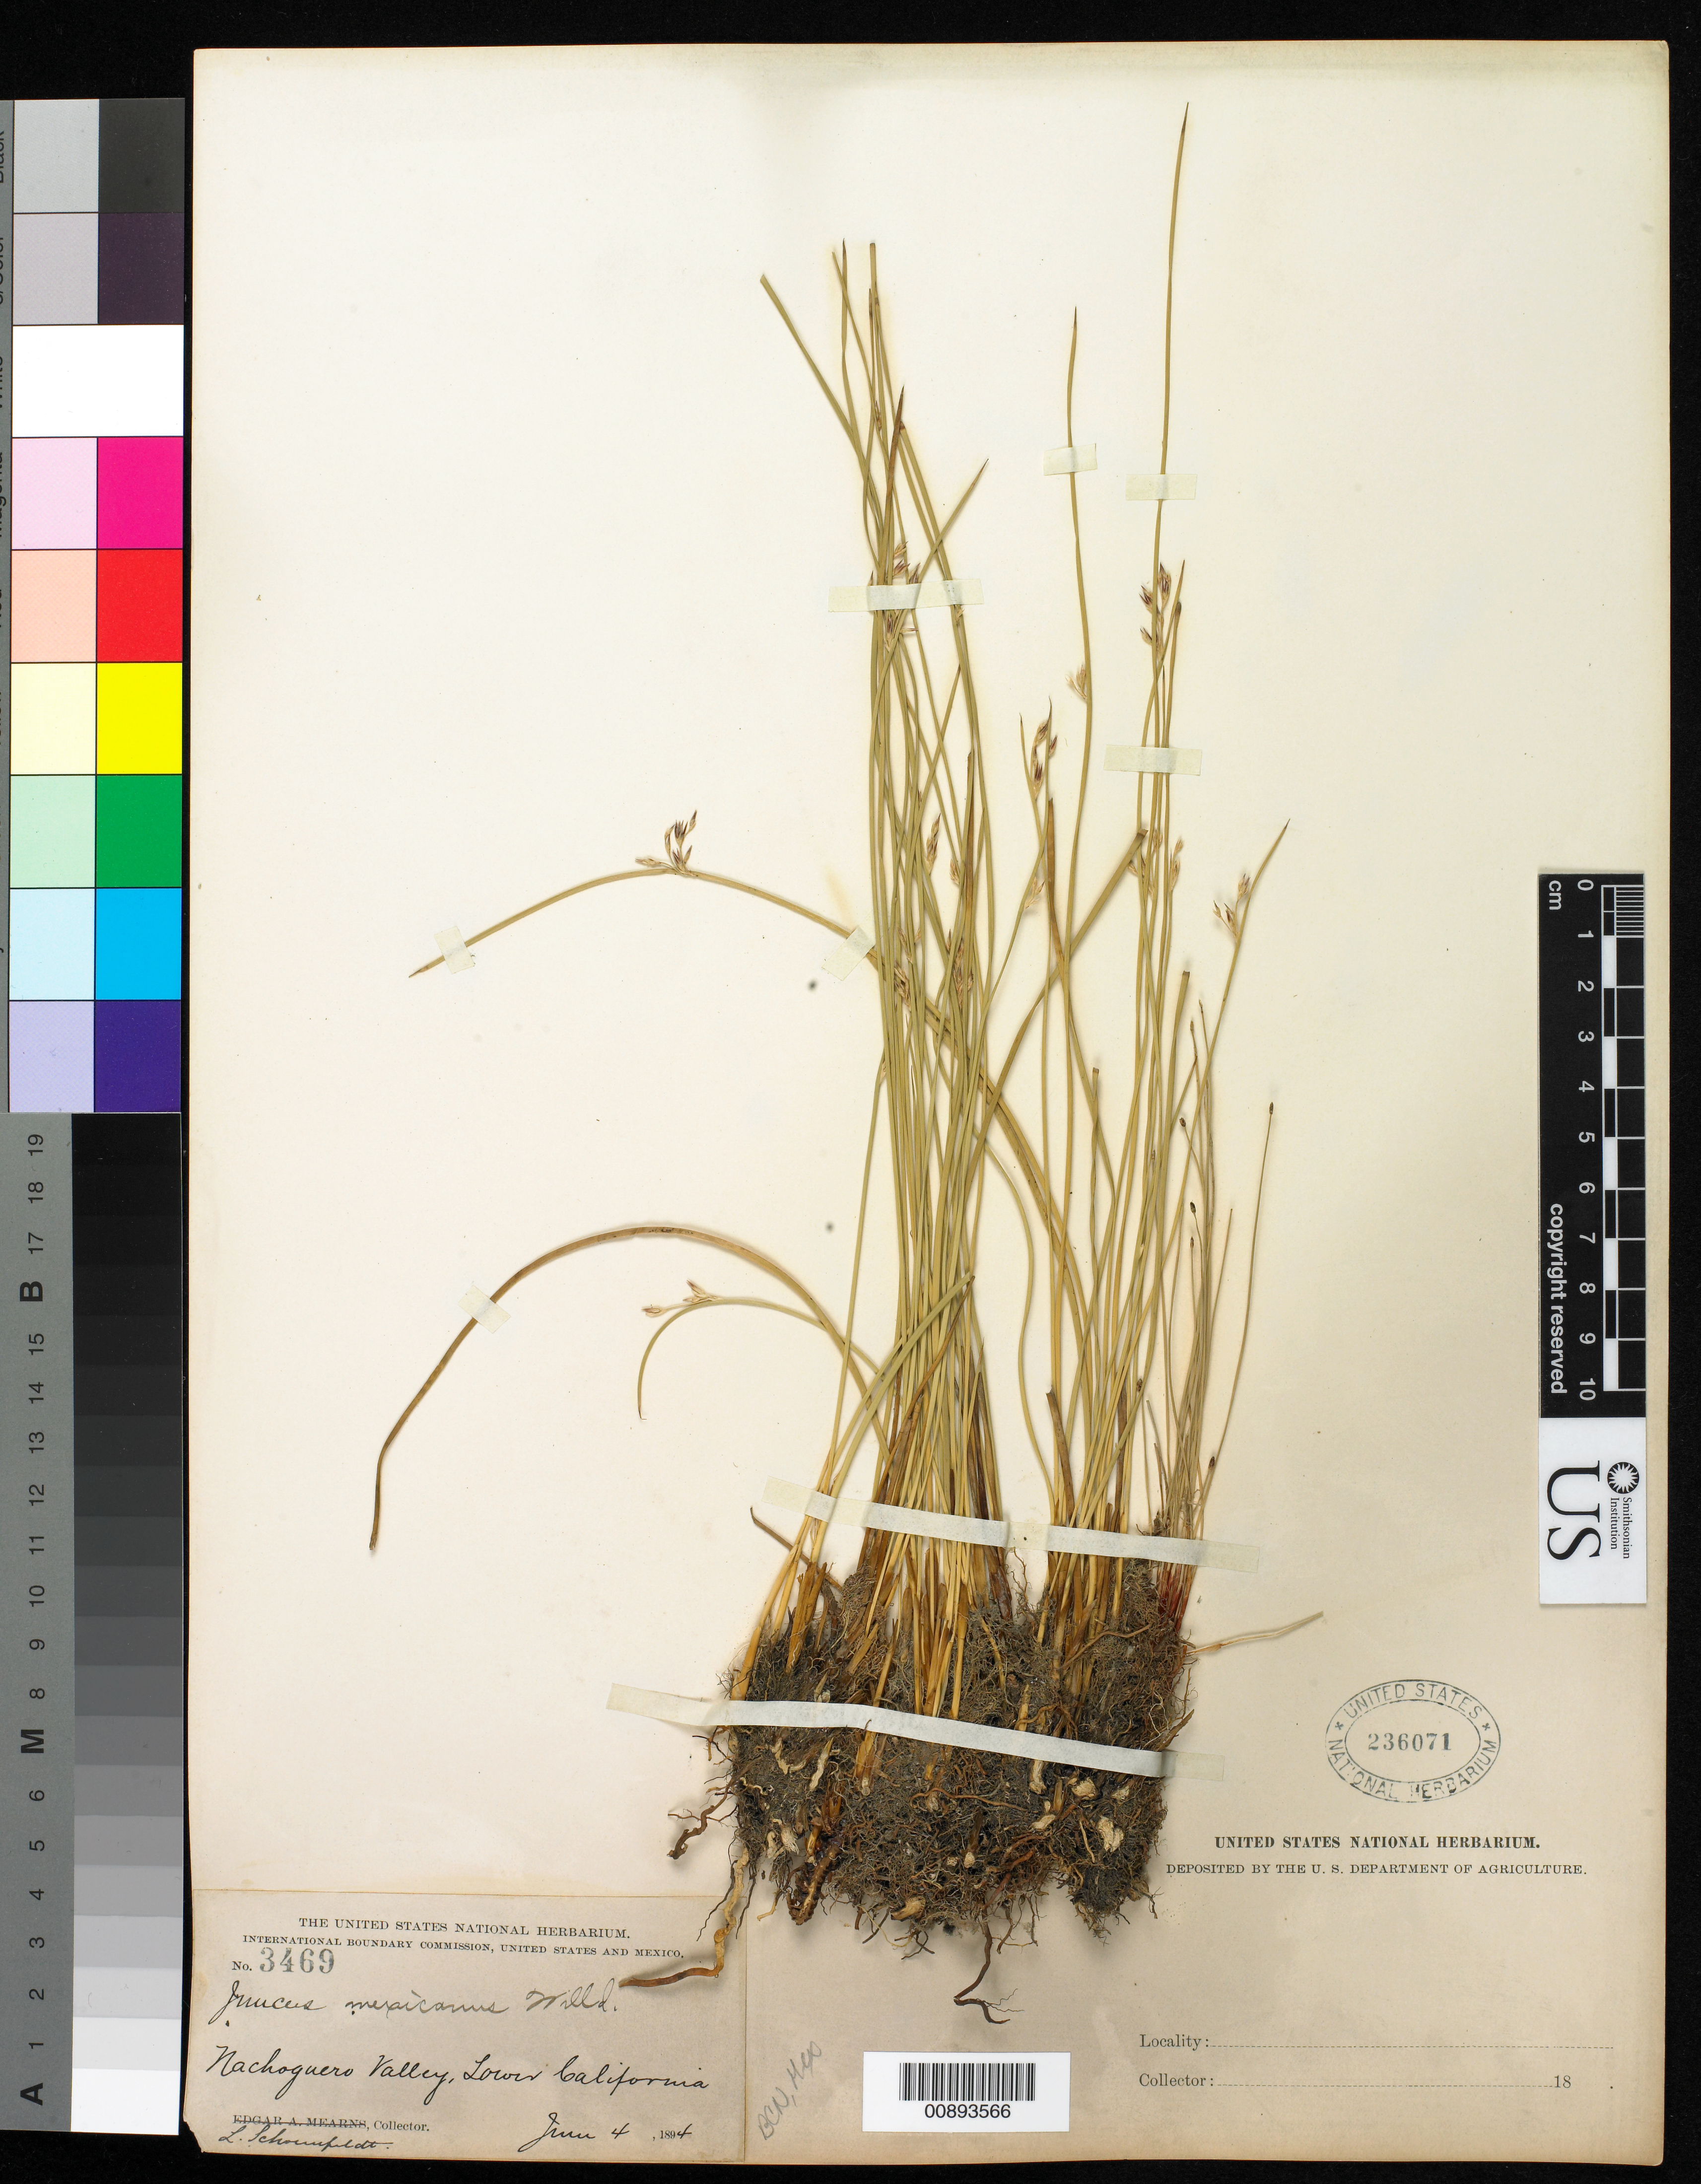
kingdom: Plantae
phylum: Tracheophyta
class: Liliopsida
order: Poales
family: Juncaceae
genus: Juncus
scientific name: Juncus mexicanus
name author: Willd. ex Schult. & Schult. f.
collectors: L. Schoenfeldt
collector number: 3469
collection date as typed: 04 Jun 1894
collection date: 1894-06-04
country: Mexico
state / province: Baja California Norte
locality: Nachoguero Valley, Baja California.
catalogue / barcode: US 236071